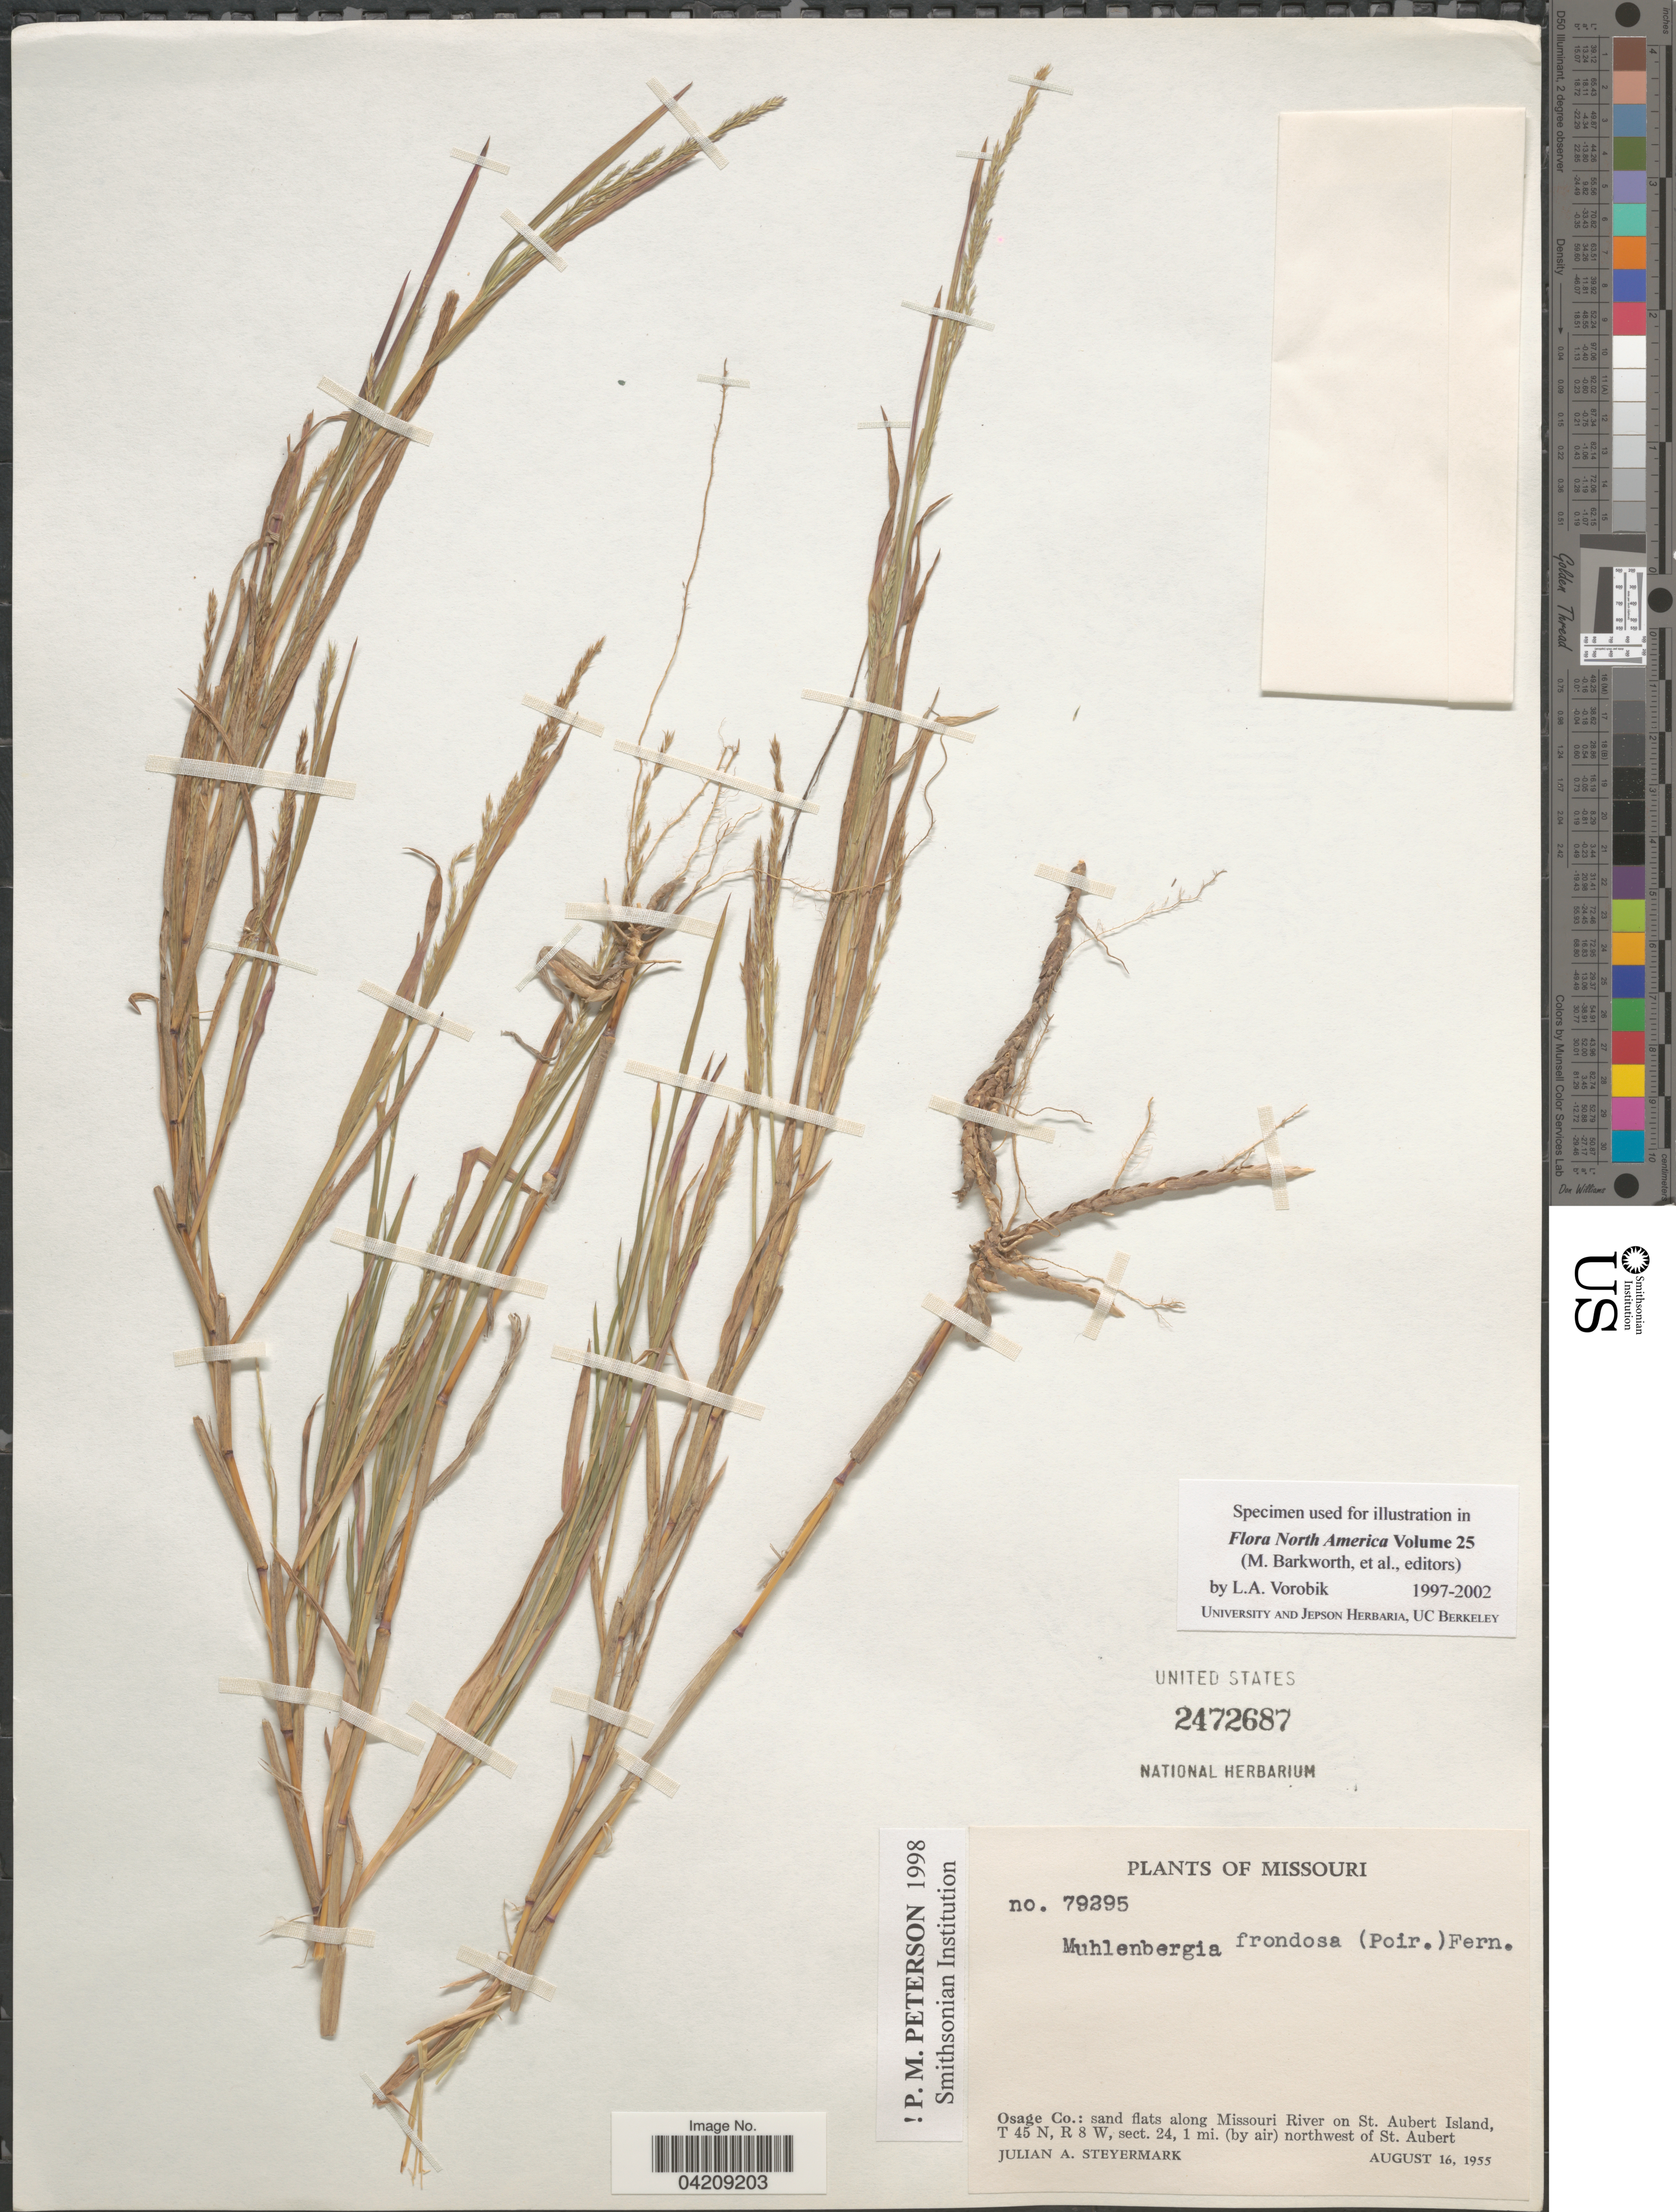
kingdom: Plantae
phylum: Tracheophyta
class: Liliopsida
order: Poales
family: Poaceae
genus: Muhlenbergia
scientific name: Muhlenbergia frondosa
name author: (Poir.) Fernald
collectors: J. Steyermark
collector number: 79295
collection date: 1955-08-16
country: United States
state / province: Missouri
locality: Osage Co.: sand flats along Missouri River on St. Aubert Island, T 45 N, R 8 W, sect. 24, 1 mi. (by air) northwest of St. Aubert.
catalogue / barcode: US 2472687